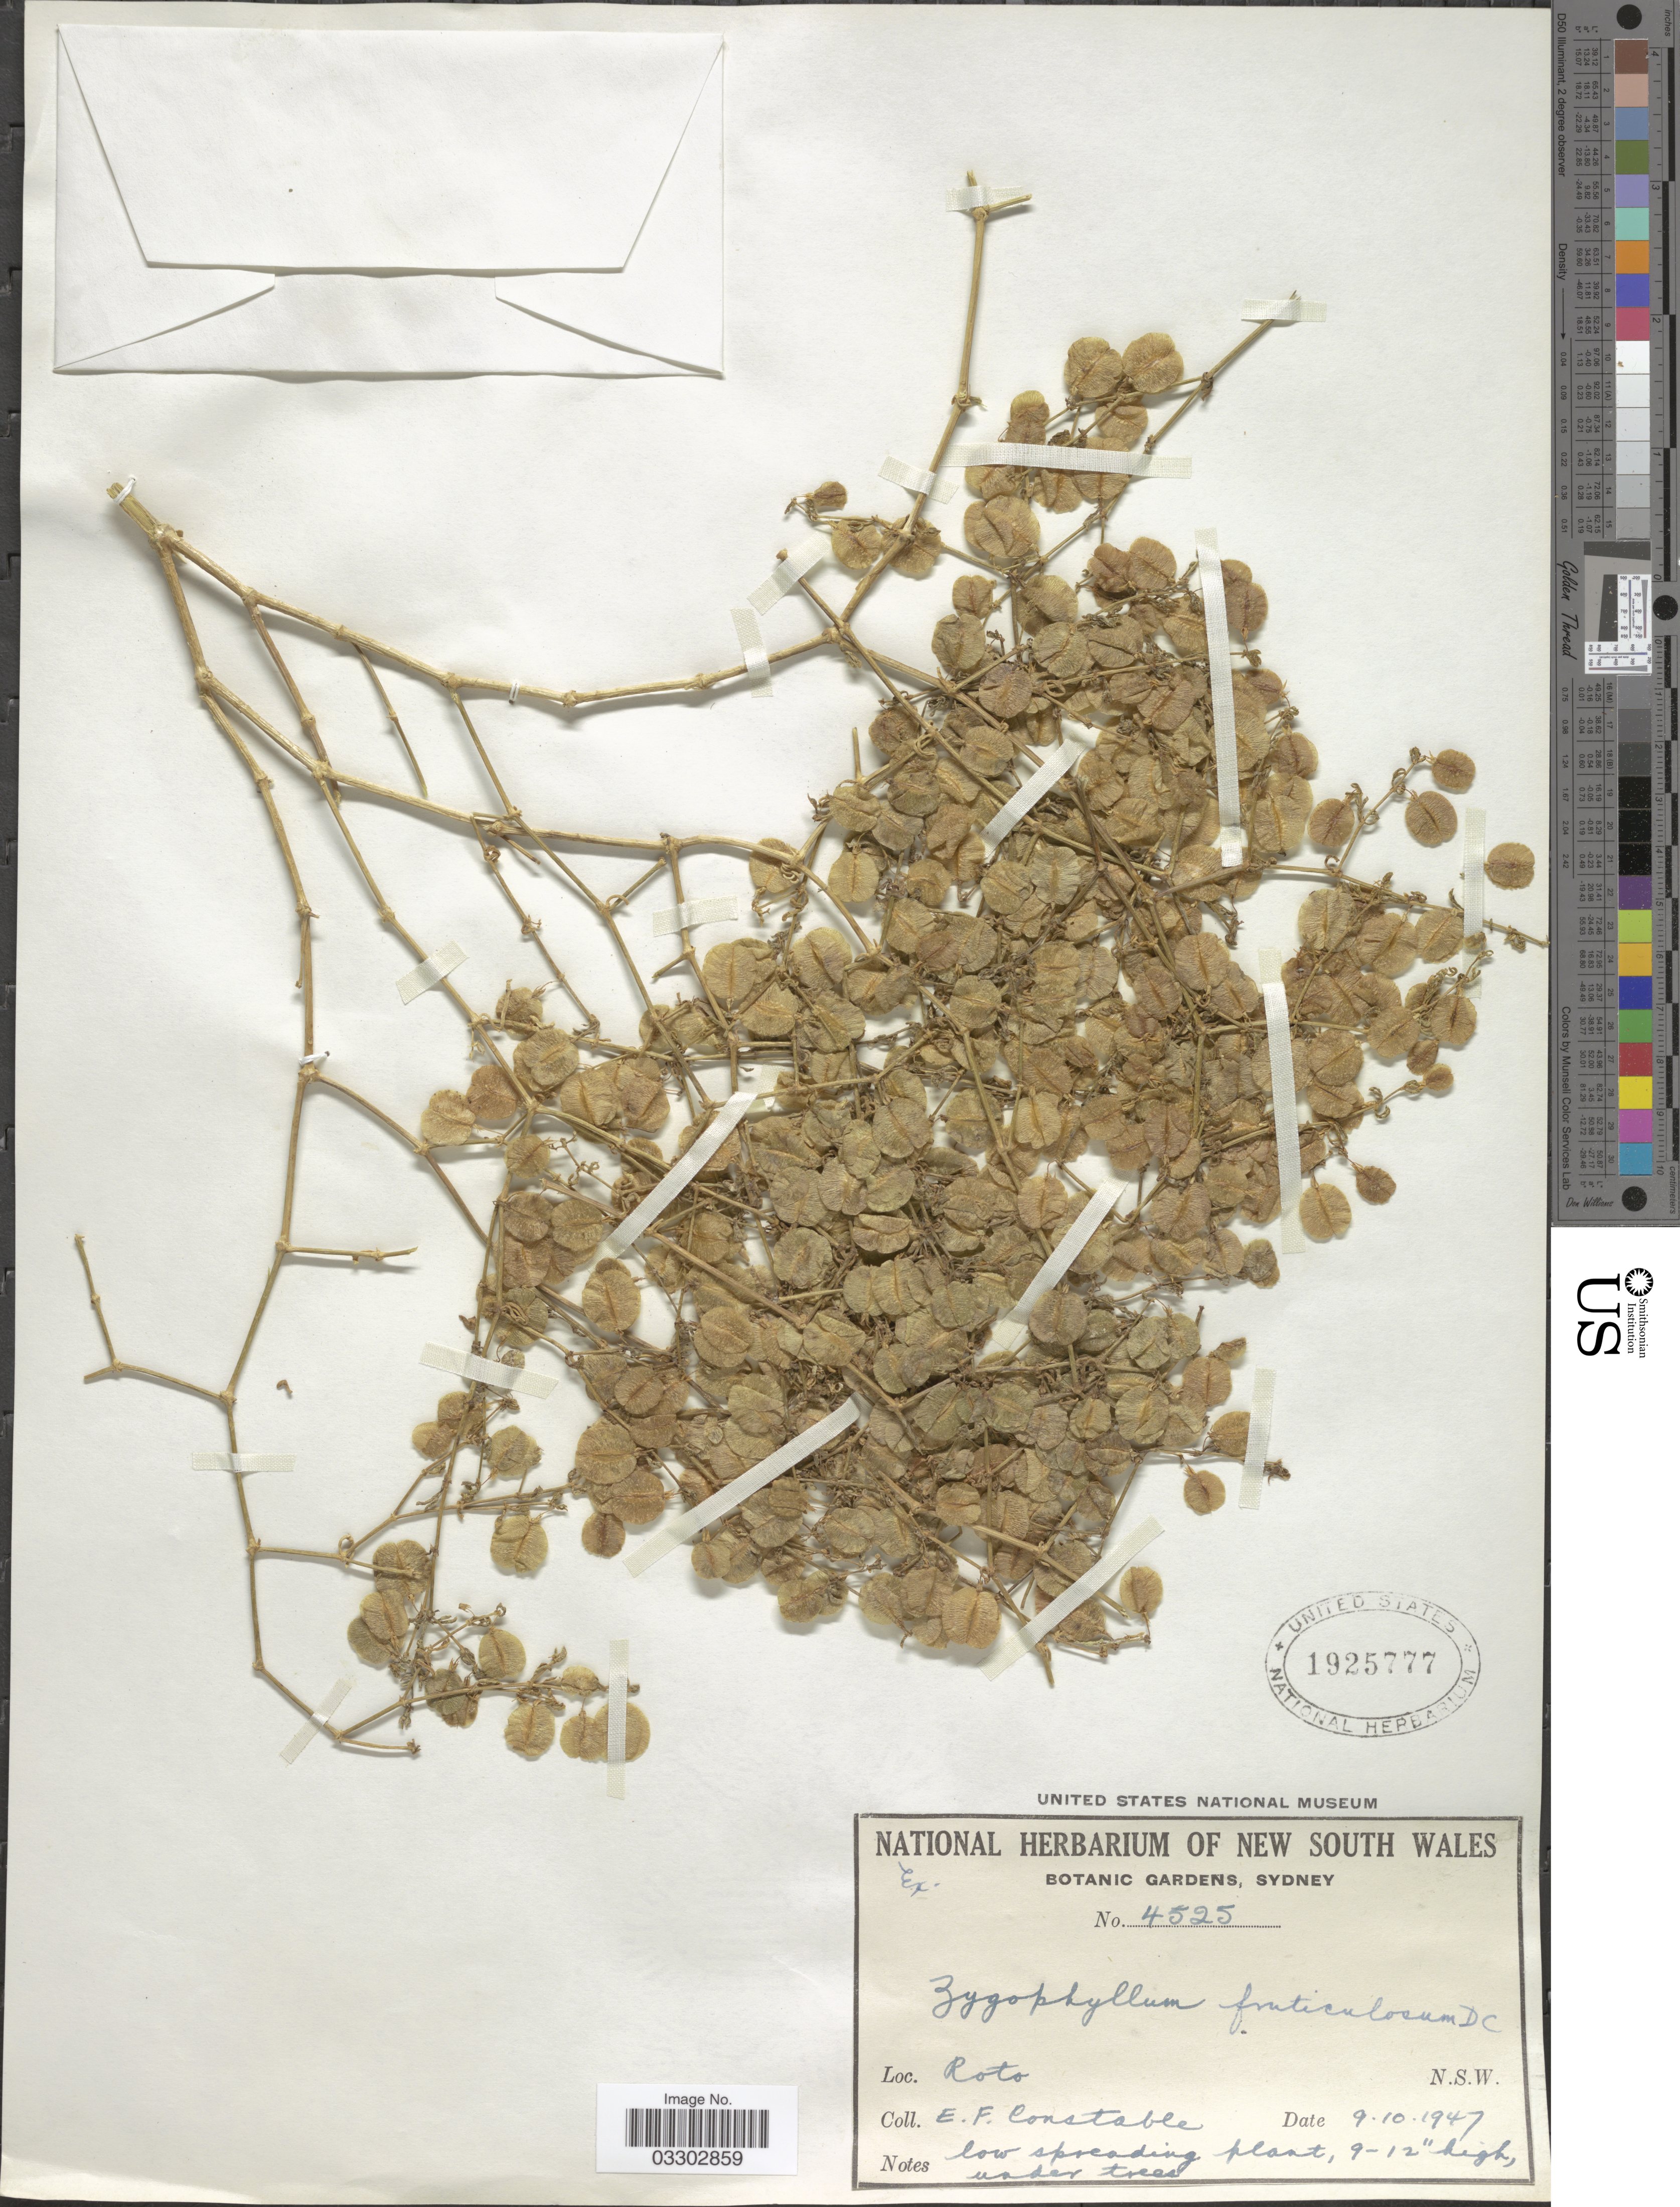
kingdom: Plantae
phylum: Tracheophyta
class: Magnoliopsida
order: Zygophyllales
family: Zygophyllaceae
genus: Zygophyllum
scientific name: Zygophyllum sp.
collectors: E. F. Constable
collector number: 4525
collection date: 1947-10-09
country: Australia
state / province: New South Wales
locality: Roto.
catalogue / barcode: US 1925777